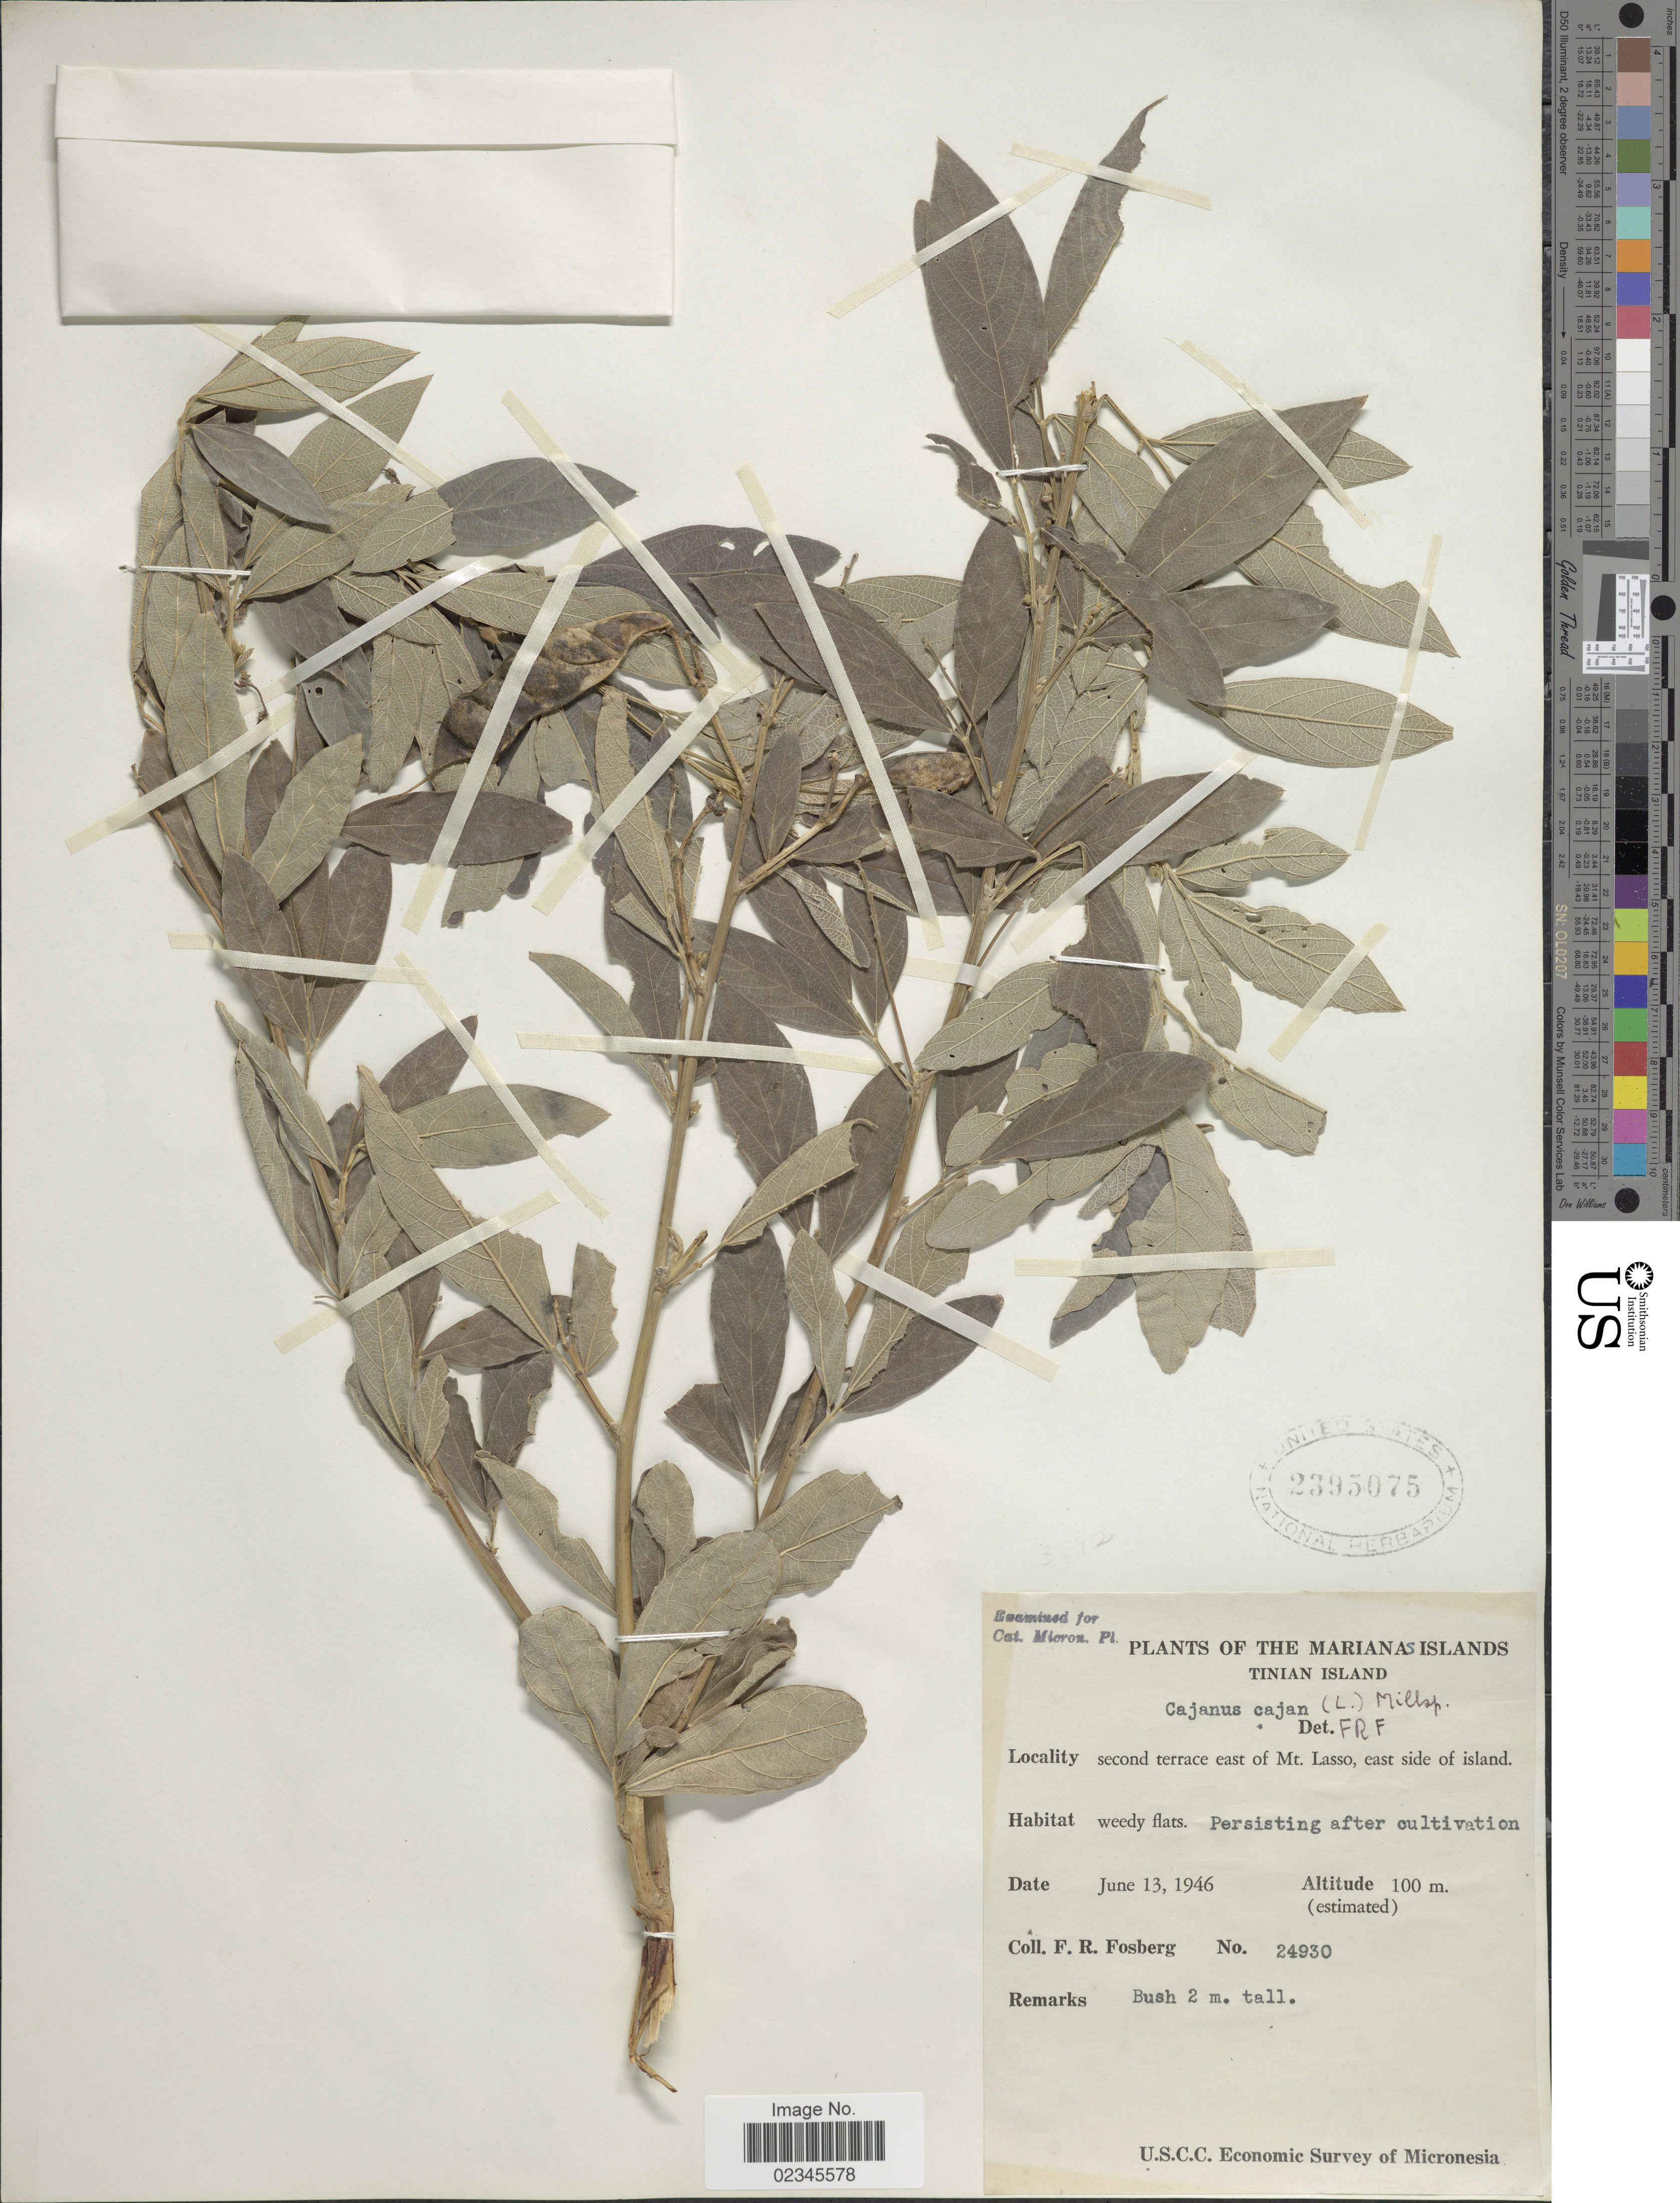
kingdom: Plantae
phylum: Tracheophyta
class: Magnoliopsida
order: Fabales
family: Fabaceae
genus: Cajanus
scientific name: Cajanus cajan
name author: (L.) Huth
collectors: F. R. Fosberg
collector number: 24930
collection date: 1946-06-13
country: Northern Mariana Islands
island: Tinian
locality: Tinian Island. second terrace east of Mt. Lasso, east side of island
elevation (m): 100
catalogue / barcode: US 2395075